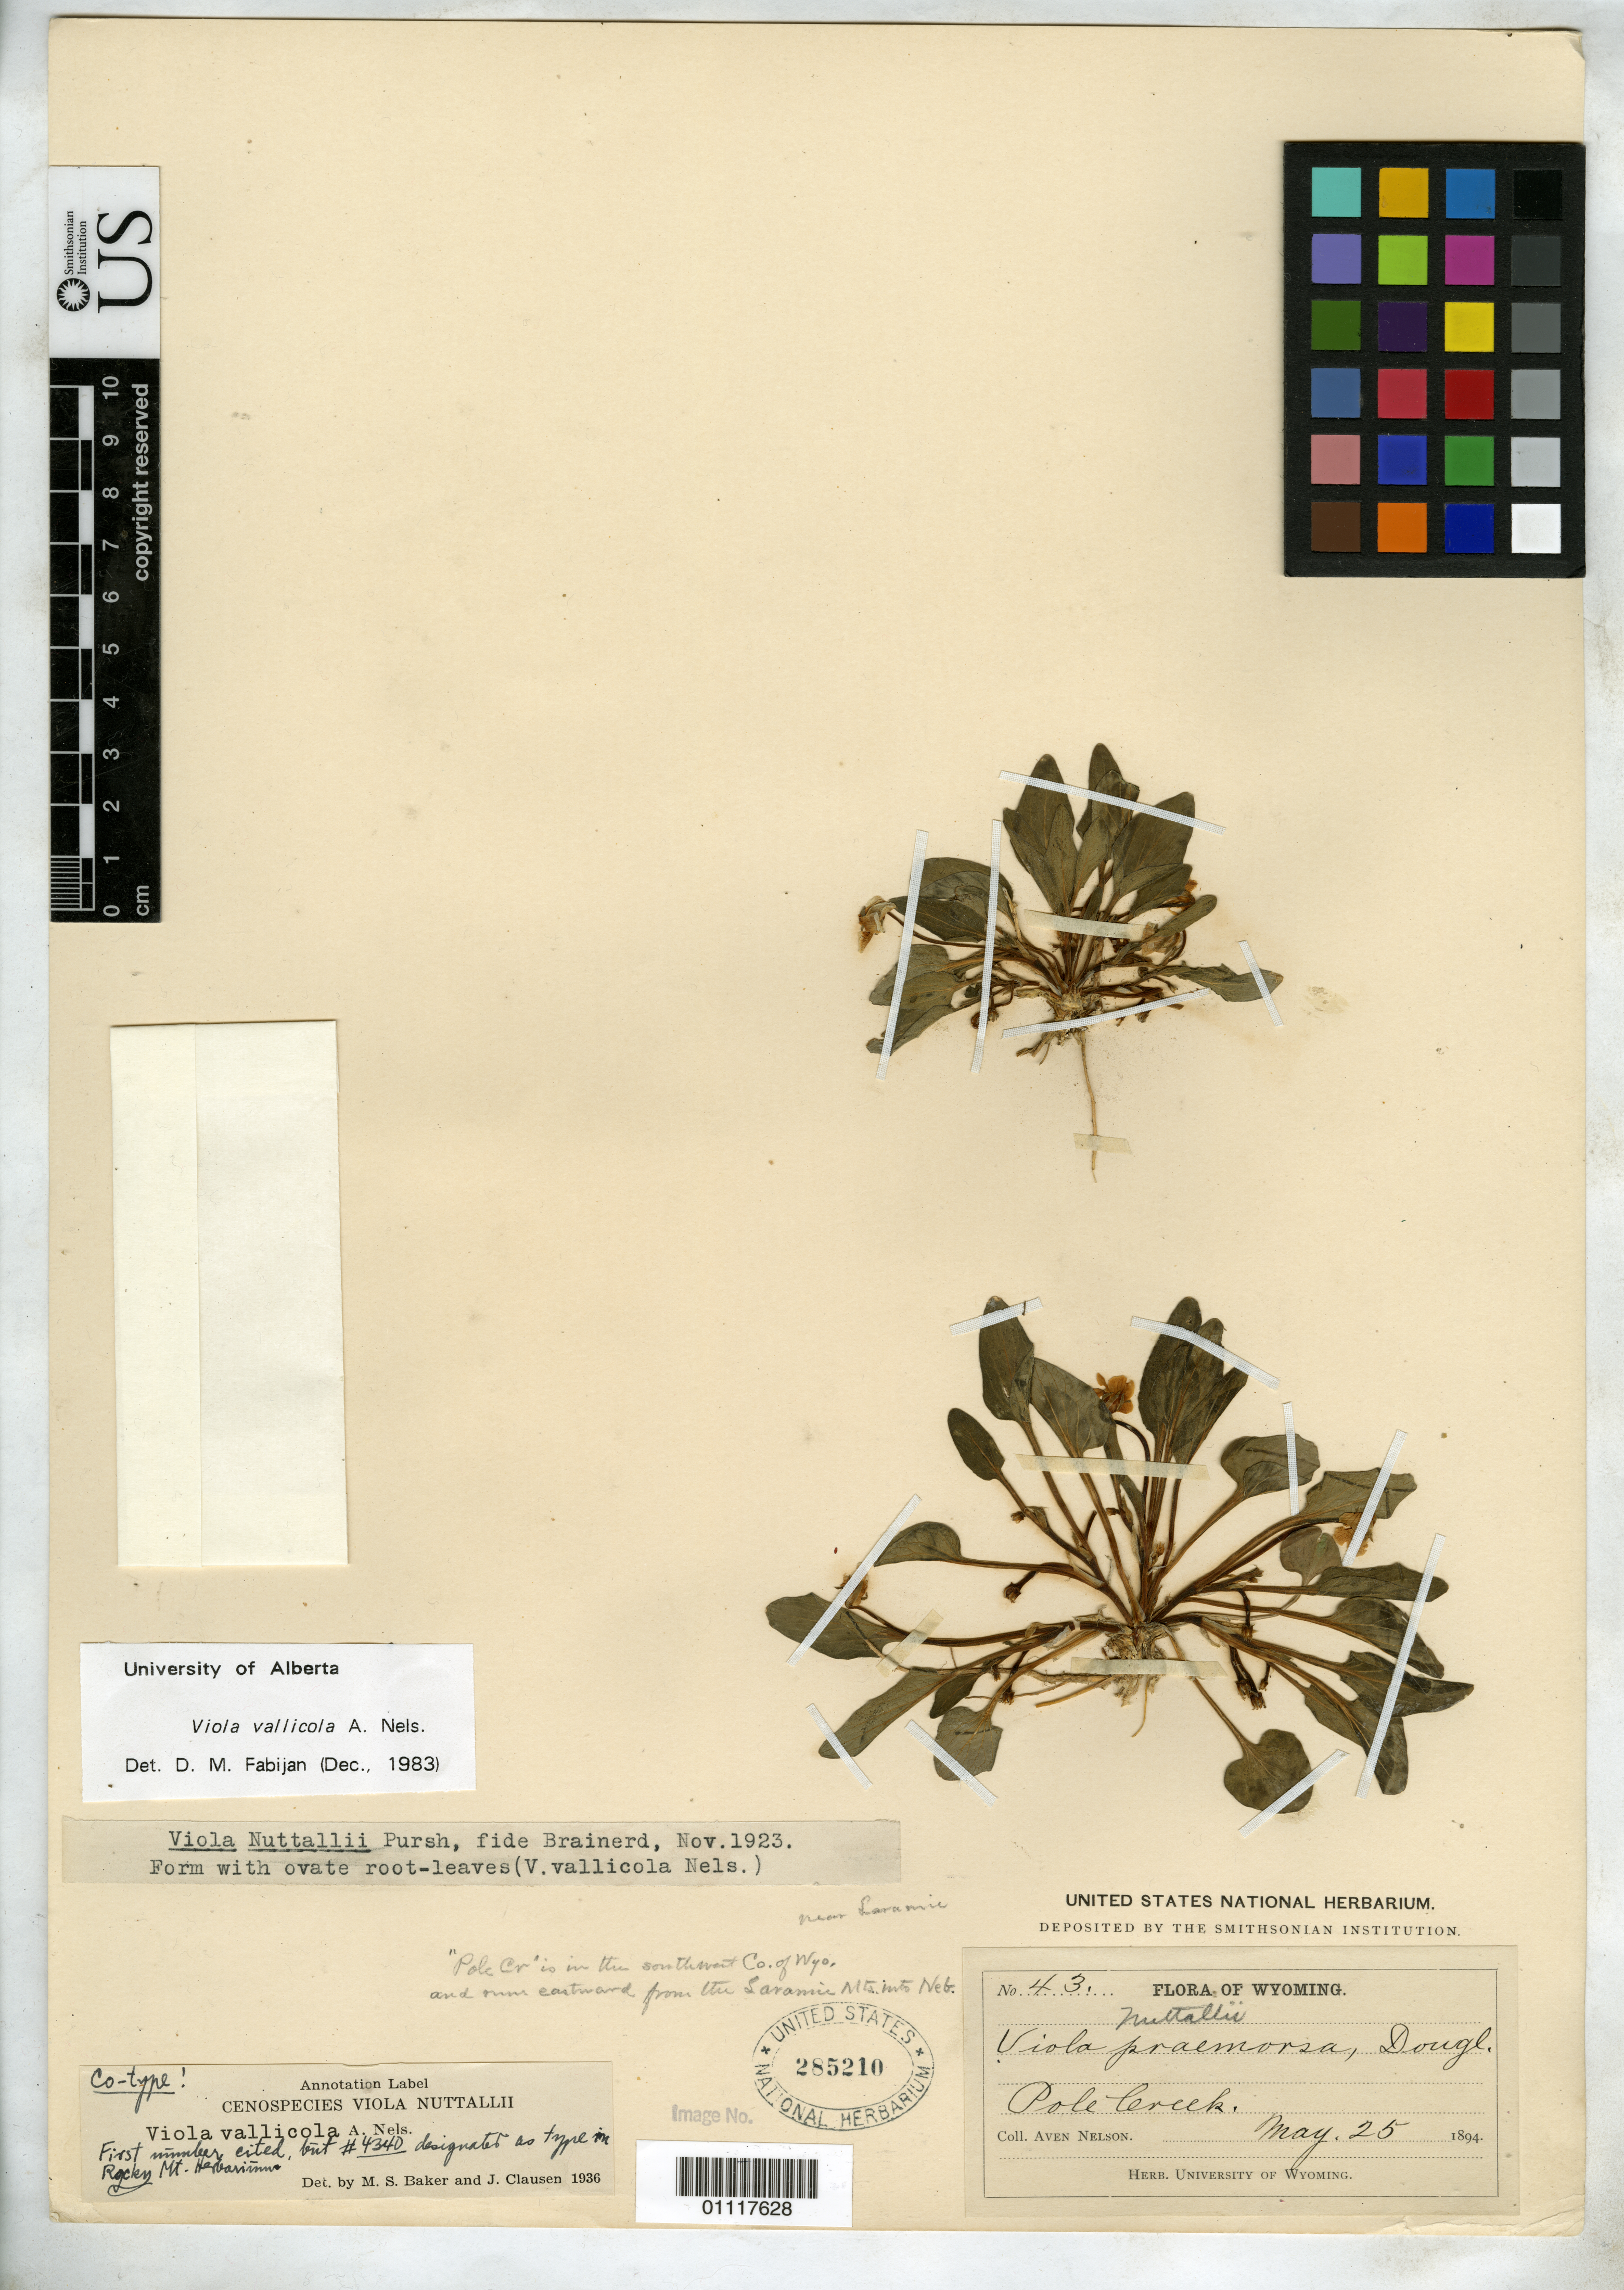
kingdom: Plantae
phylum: Tracheophyta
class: Magnoliopsida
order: Malpighiales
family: Violaceae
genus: Viola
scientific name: Viola vallicola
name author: A. Nelson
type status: Syntype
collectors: A. Nelson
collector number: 43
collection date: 1894-05-25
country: United States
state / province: Wyoming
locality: Pole Creek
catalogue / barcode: US 285210